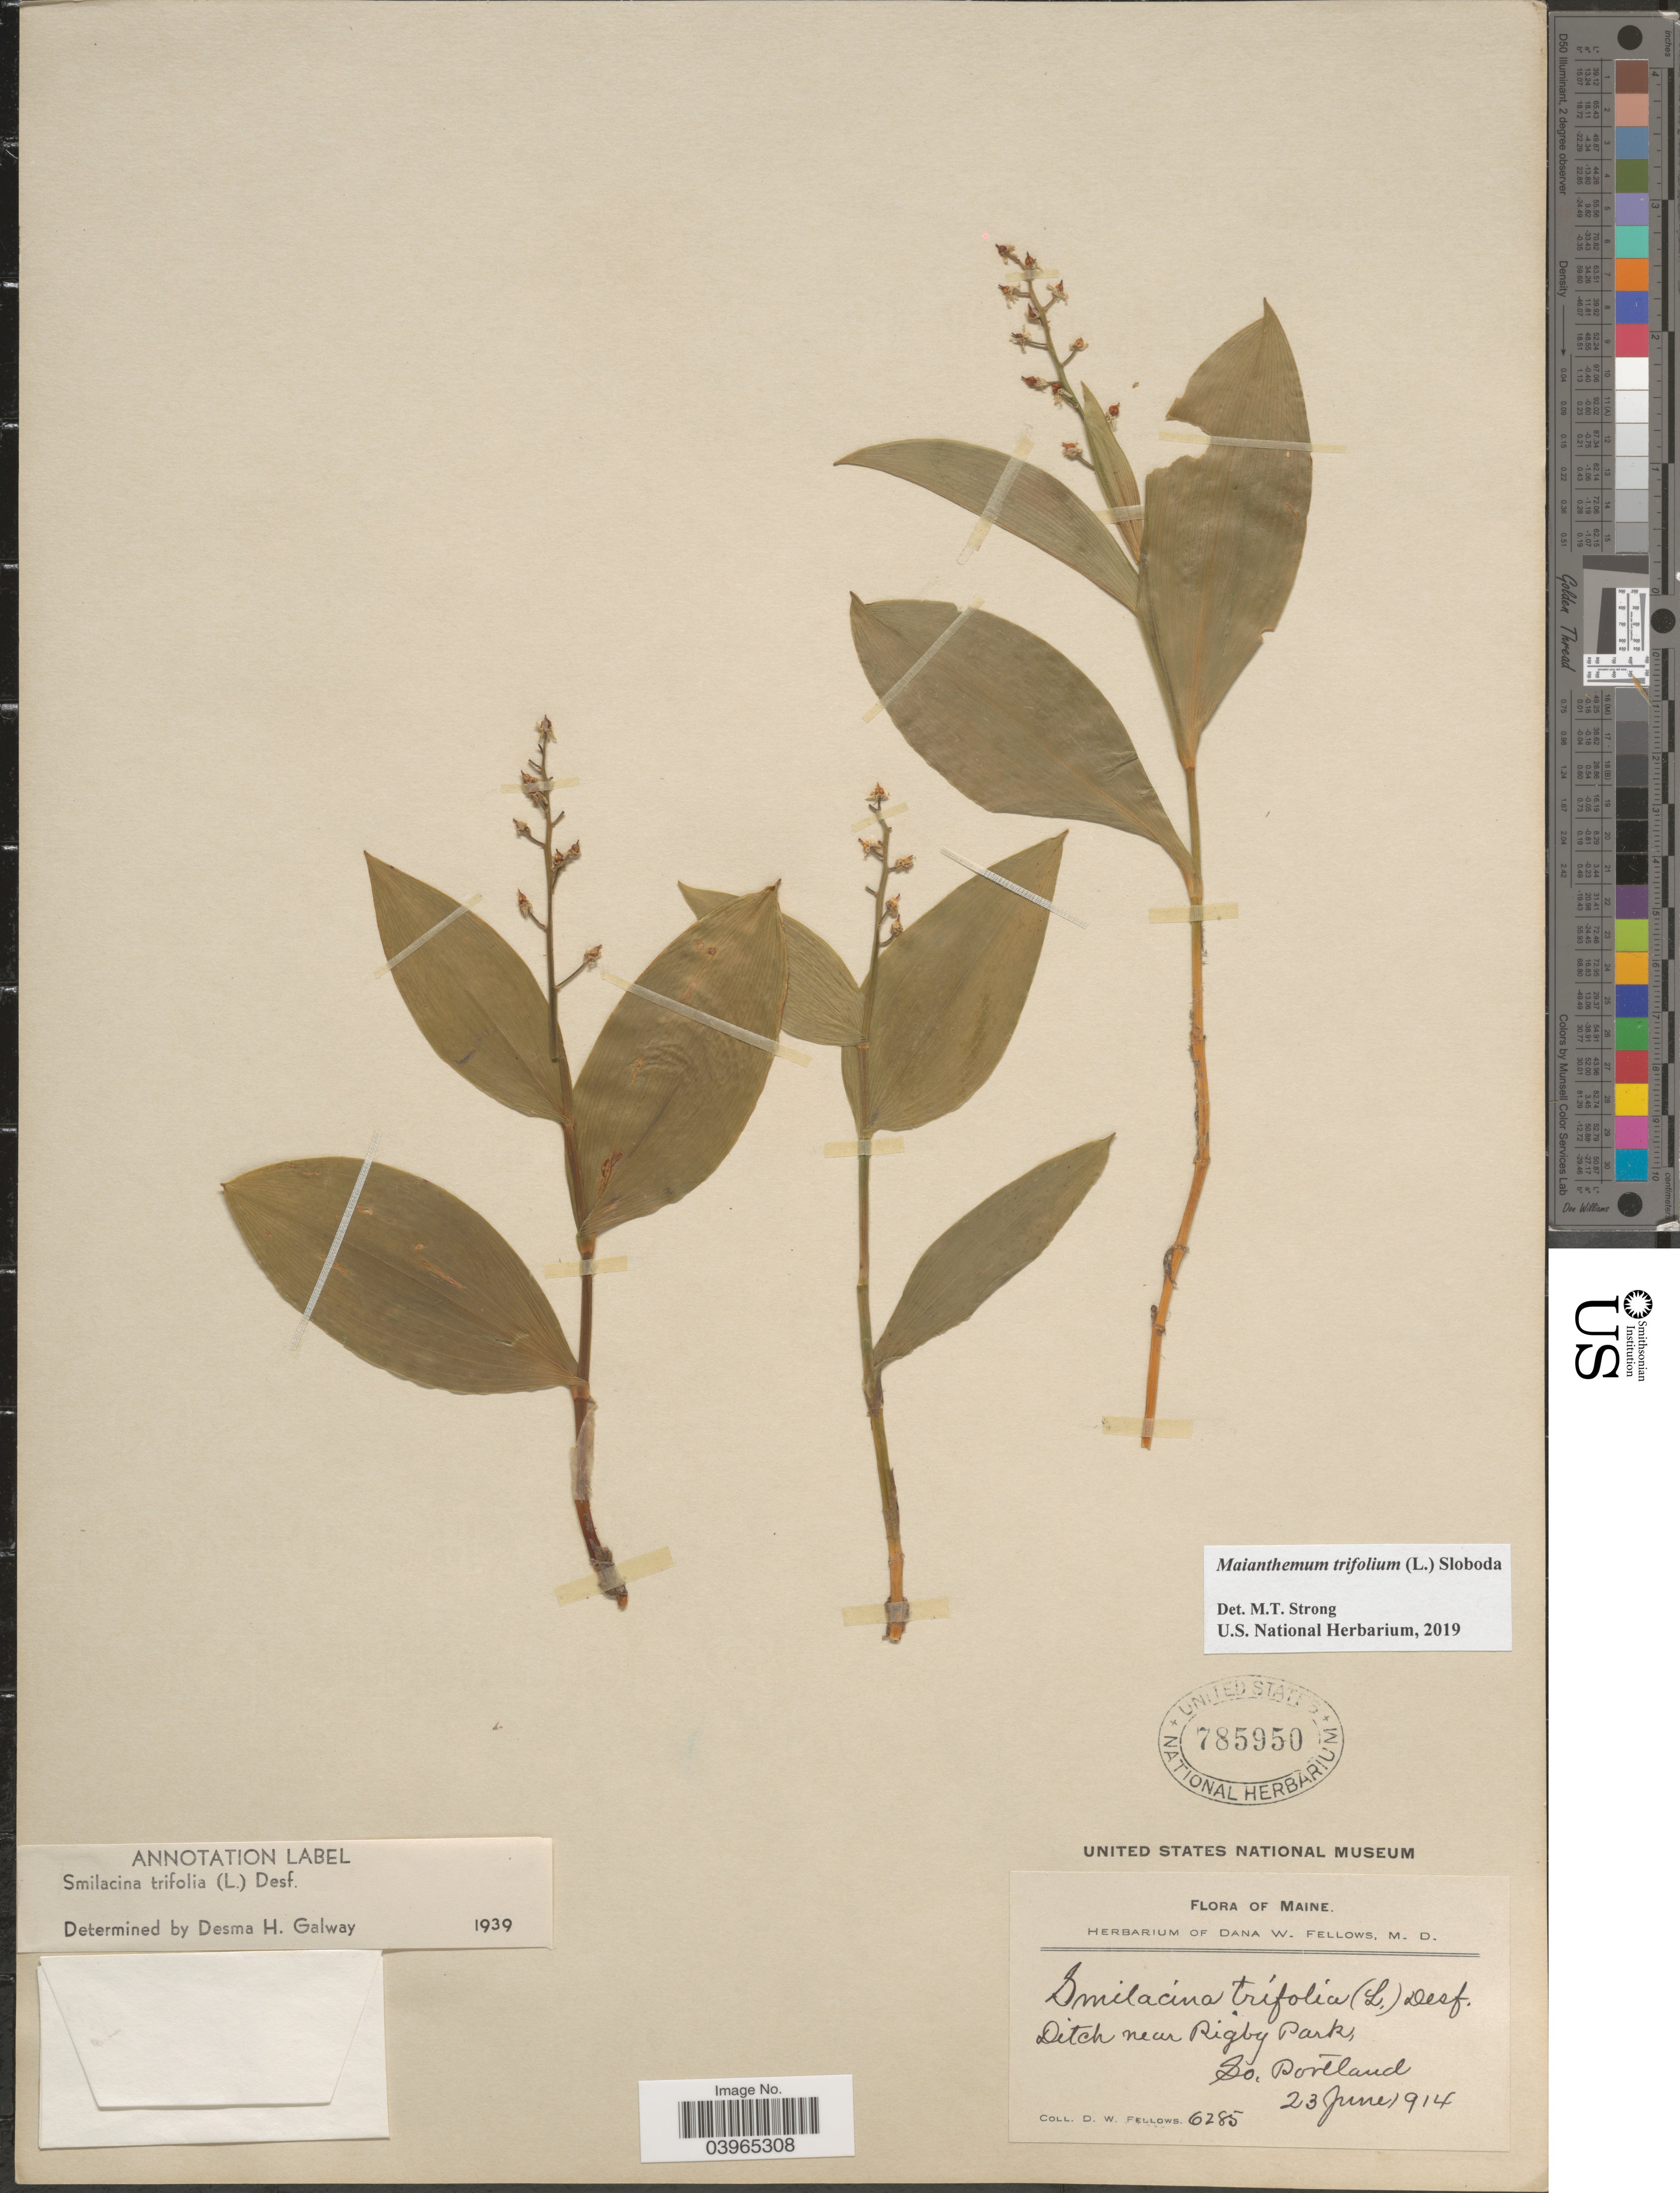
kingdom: Plantae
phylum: Tracheophyta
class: Liliopsida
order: Asparagales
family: Asparagaceae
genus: Maianthemum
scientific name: Maianthemum trifolium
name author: (L.) Sloboda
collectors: D. W. Fellows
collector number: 6285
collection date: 1914-06-23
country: United States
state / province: Maine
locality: Ditch near Rigby Park, So. Portland.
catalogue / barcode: US 785950